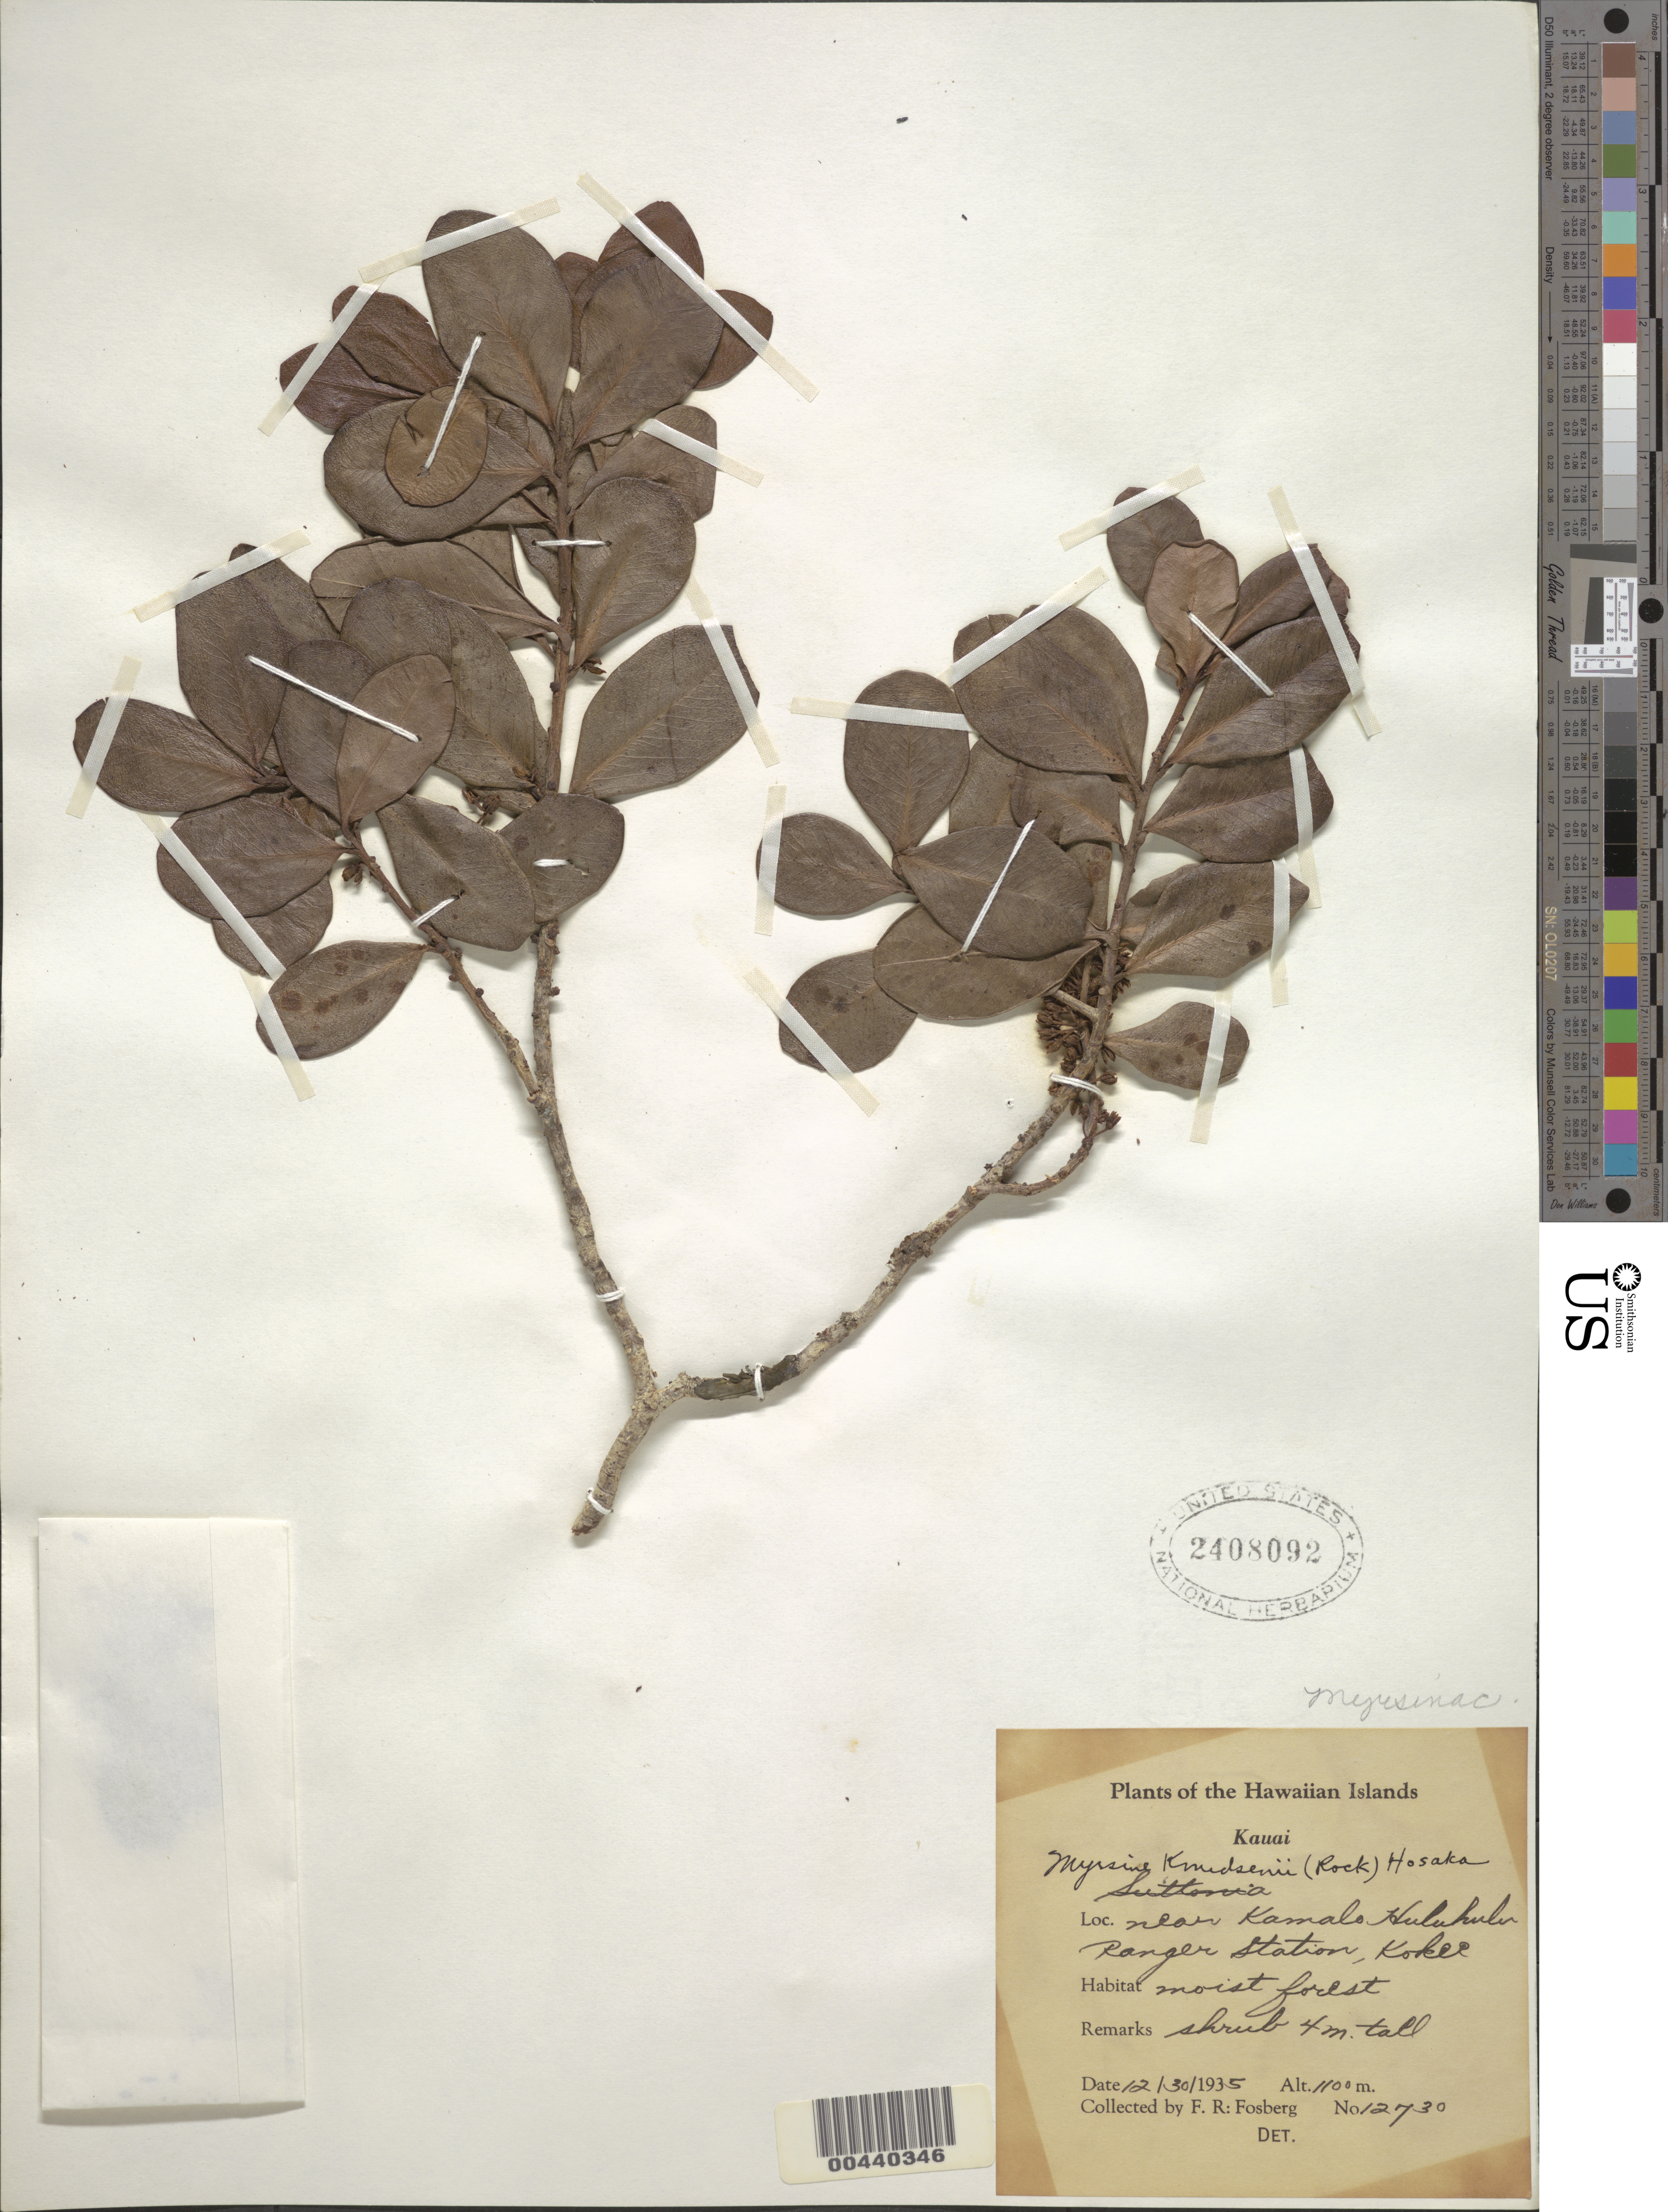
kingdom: Plantae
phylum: Tracheophyta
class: Magnoliopsida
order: Ericales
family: Primulaceae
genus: Myrsine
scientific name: Myrsine knudsenii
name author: (Rock) Hosaka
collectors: F. R. Fosberg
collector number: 12730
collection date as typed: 30 Dec 1935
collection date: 1935-12-30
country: United States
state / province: Hawaii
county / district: Kauai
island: Kaua'i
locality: Near Kamalo Huluhulu Ranger Station, Kokee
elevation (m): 1100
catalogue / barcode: US 2408092